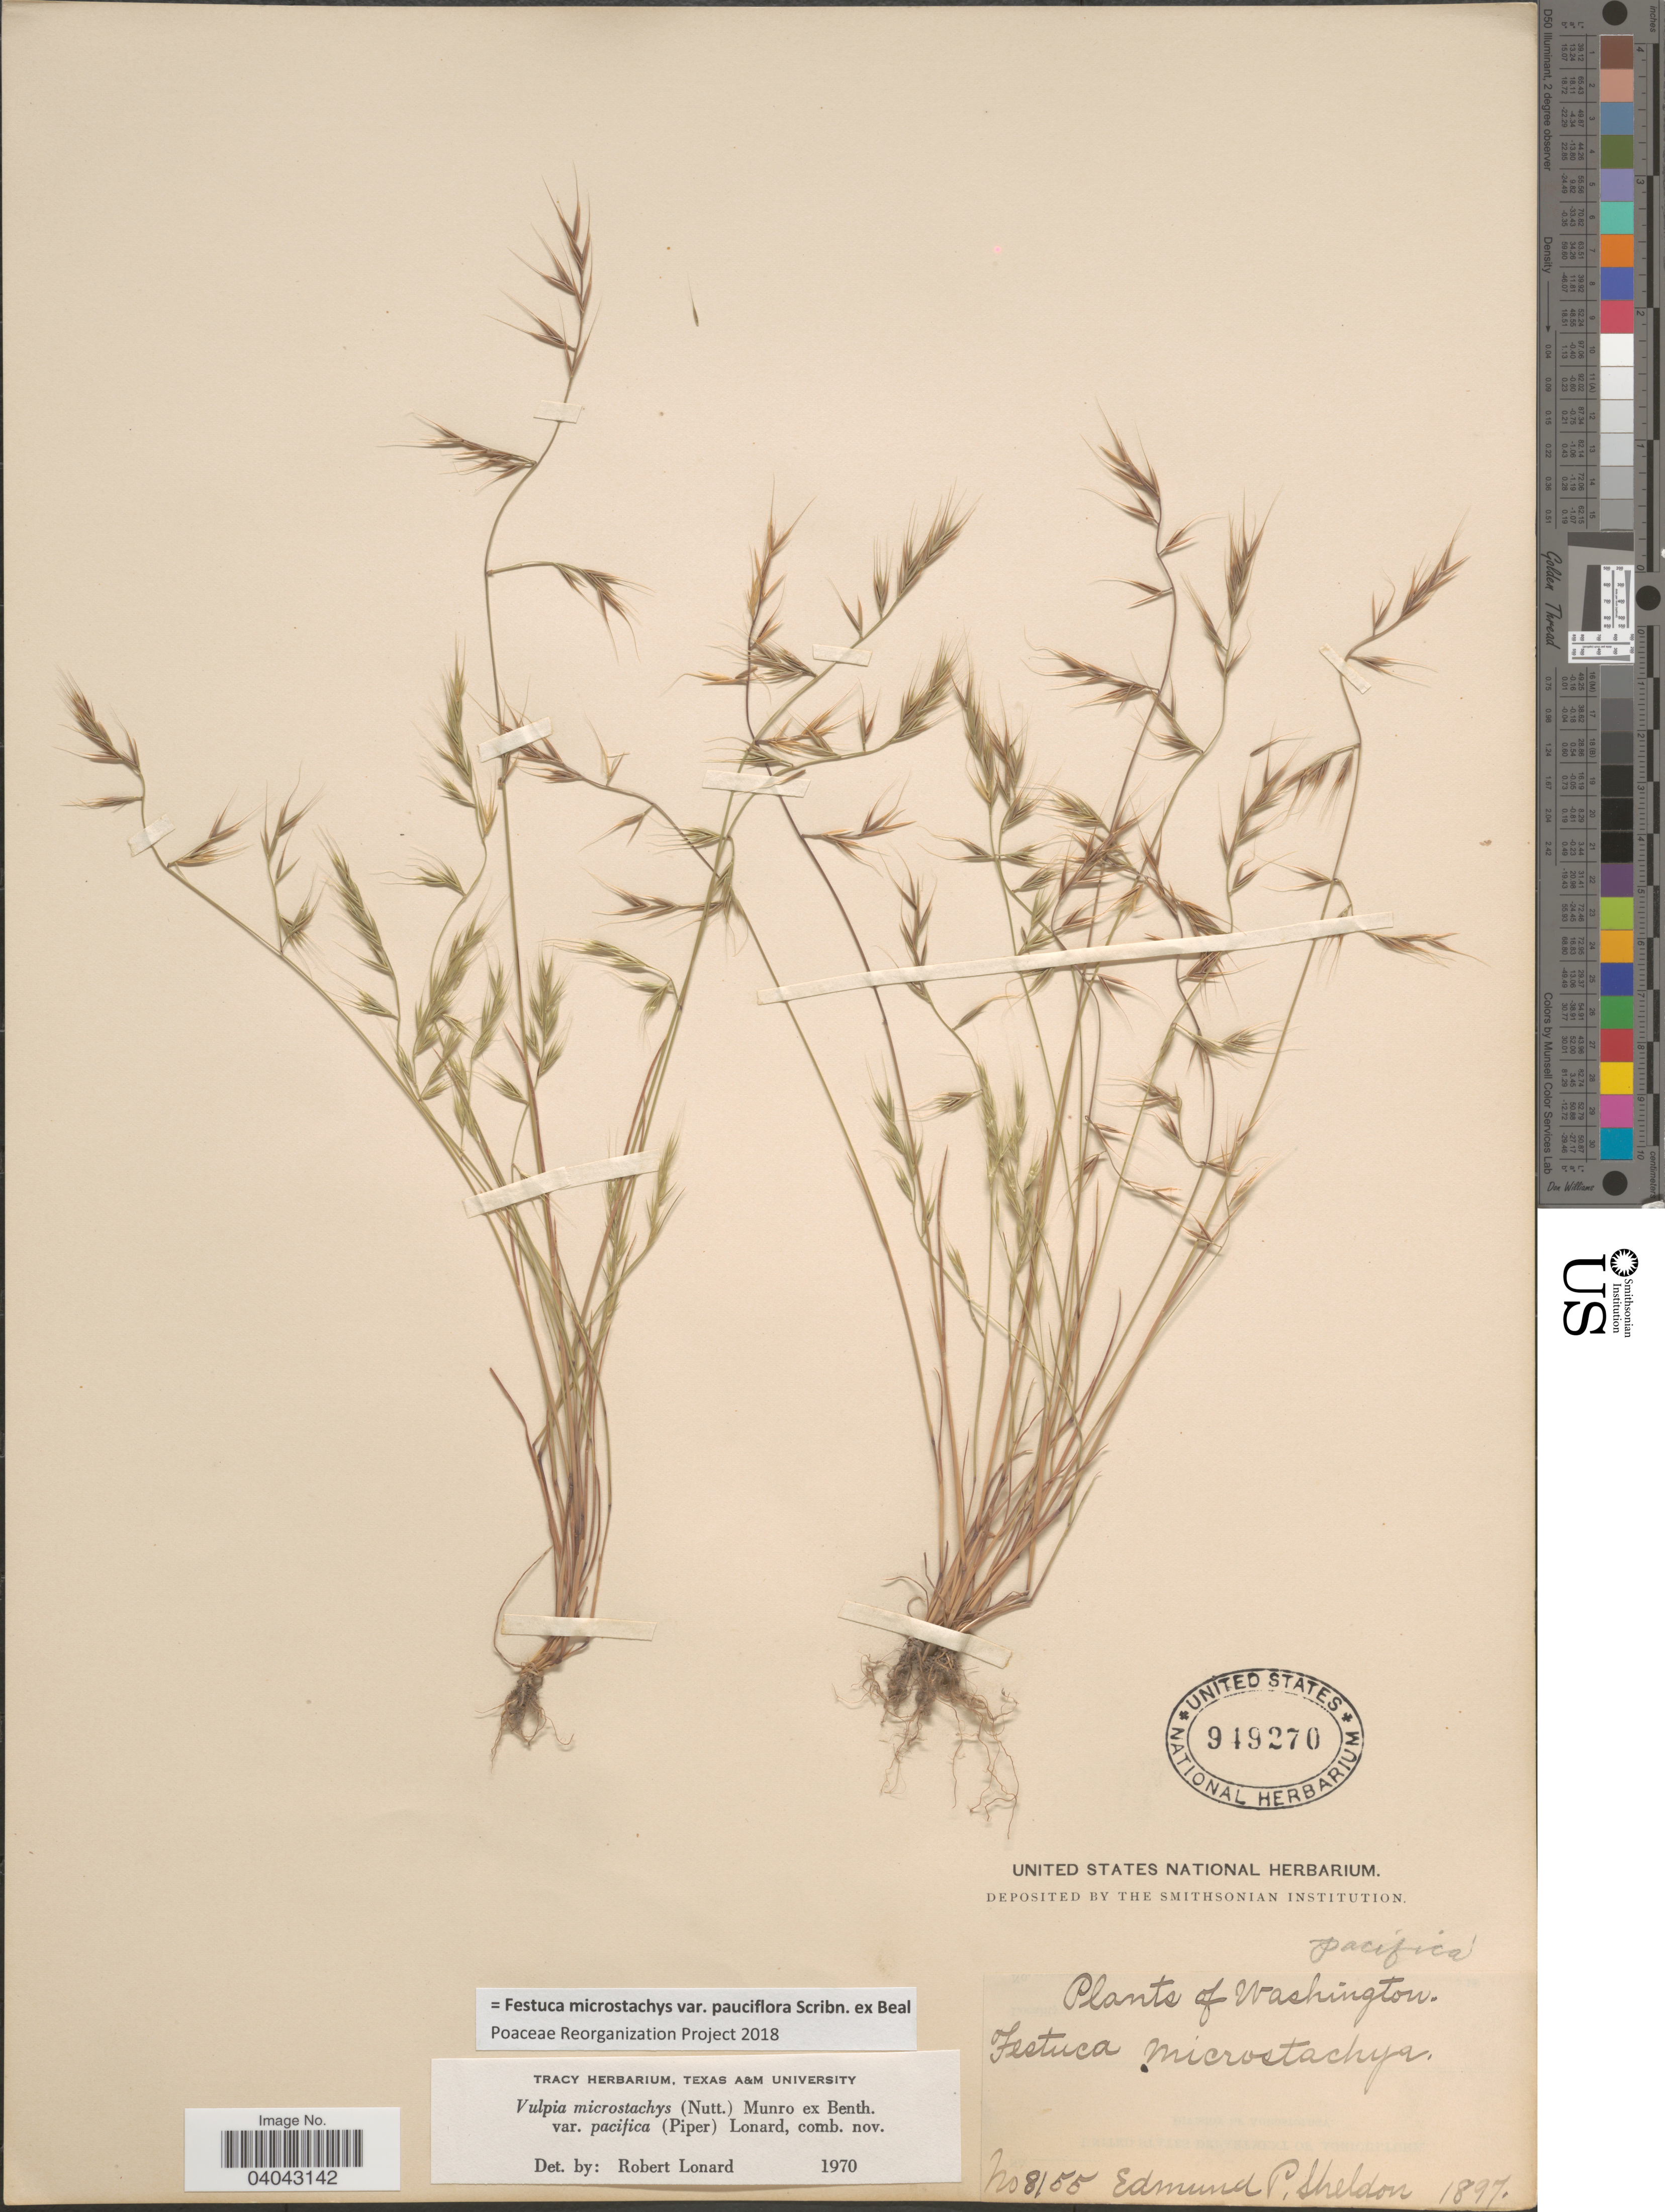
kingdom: Plantae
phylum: Tracheophyta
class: Liliopsida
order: Poales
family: Poaceae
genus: Festuca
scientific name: Festuca microstachys var. pauciflora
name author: Scribn. ex W.J. Beal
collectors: E. P. Sheldon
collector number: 8155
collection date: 1897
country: United States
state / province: Washington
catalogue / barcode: US 949270